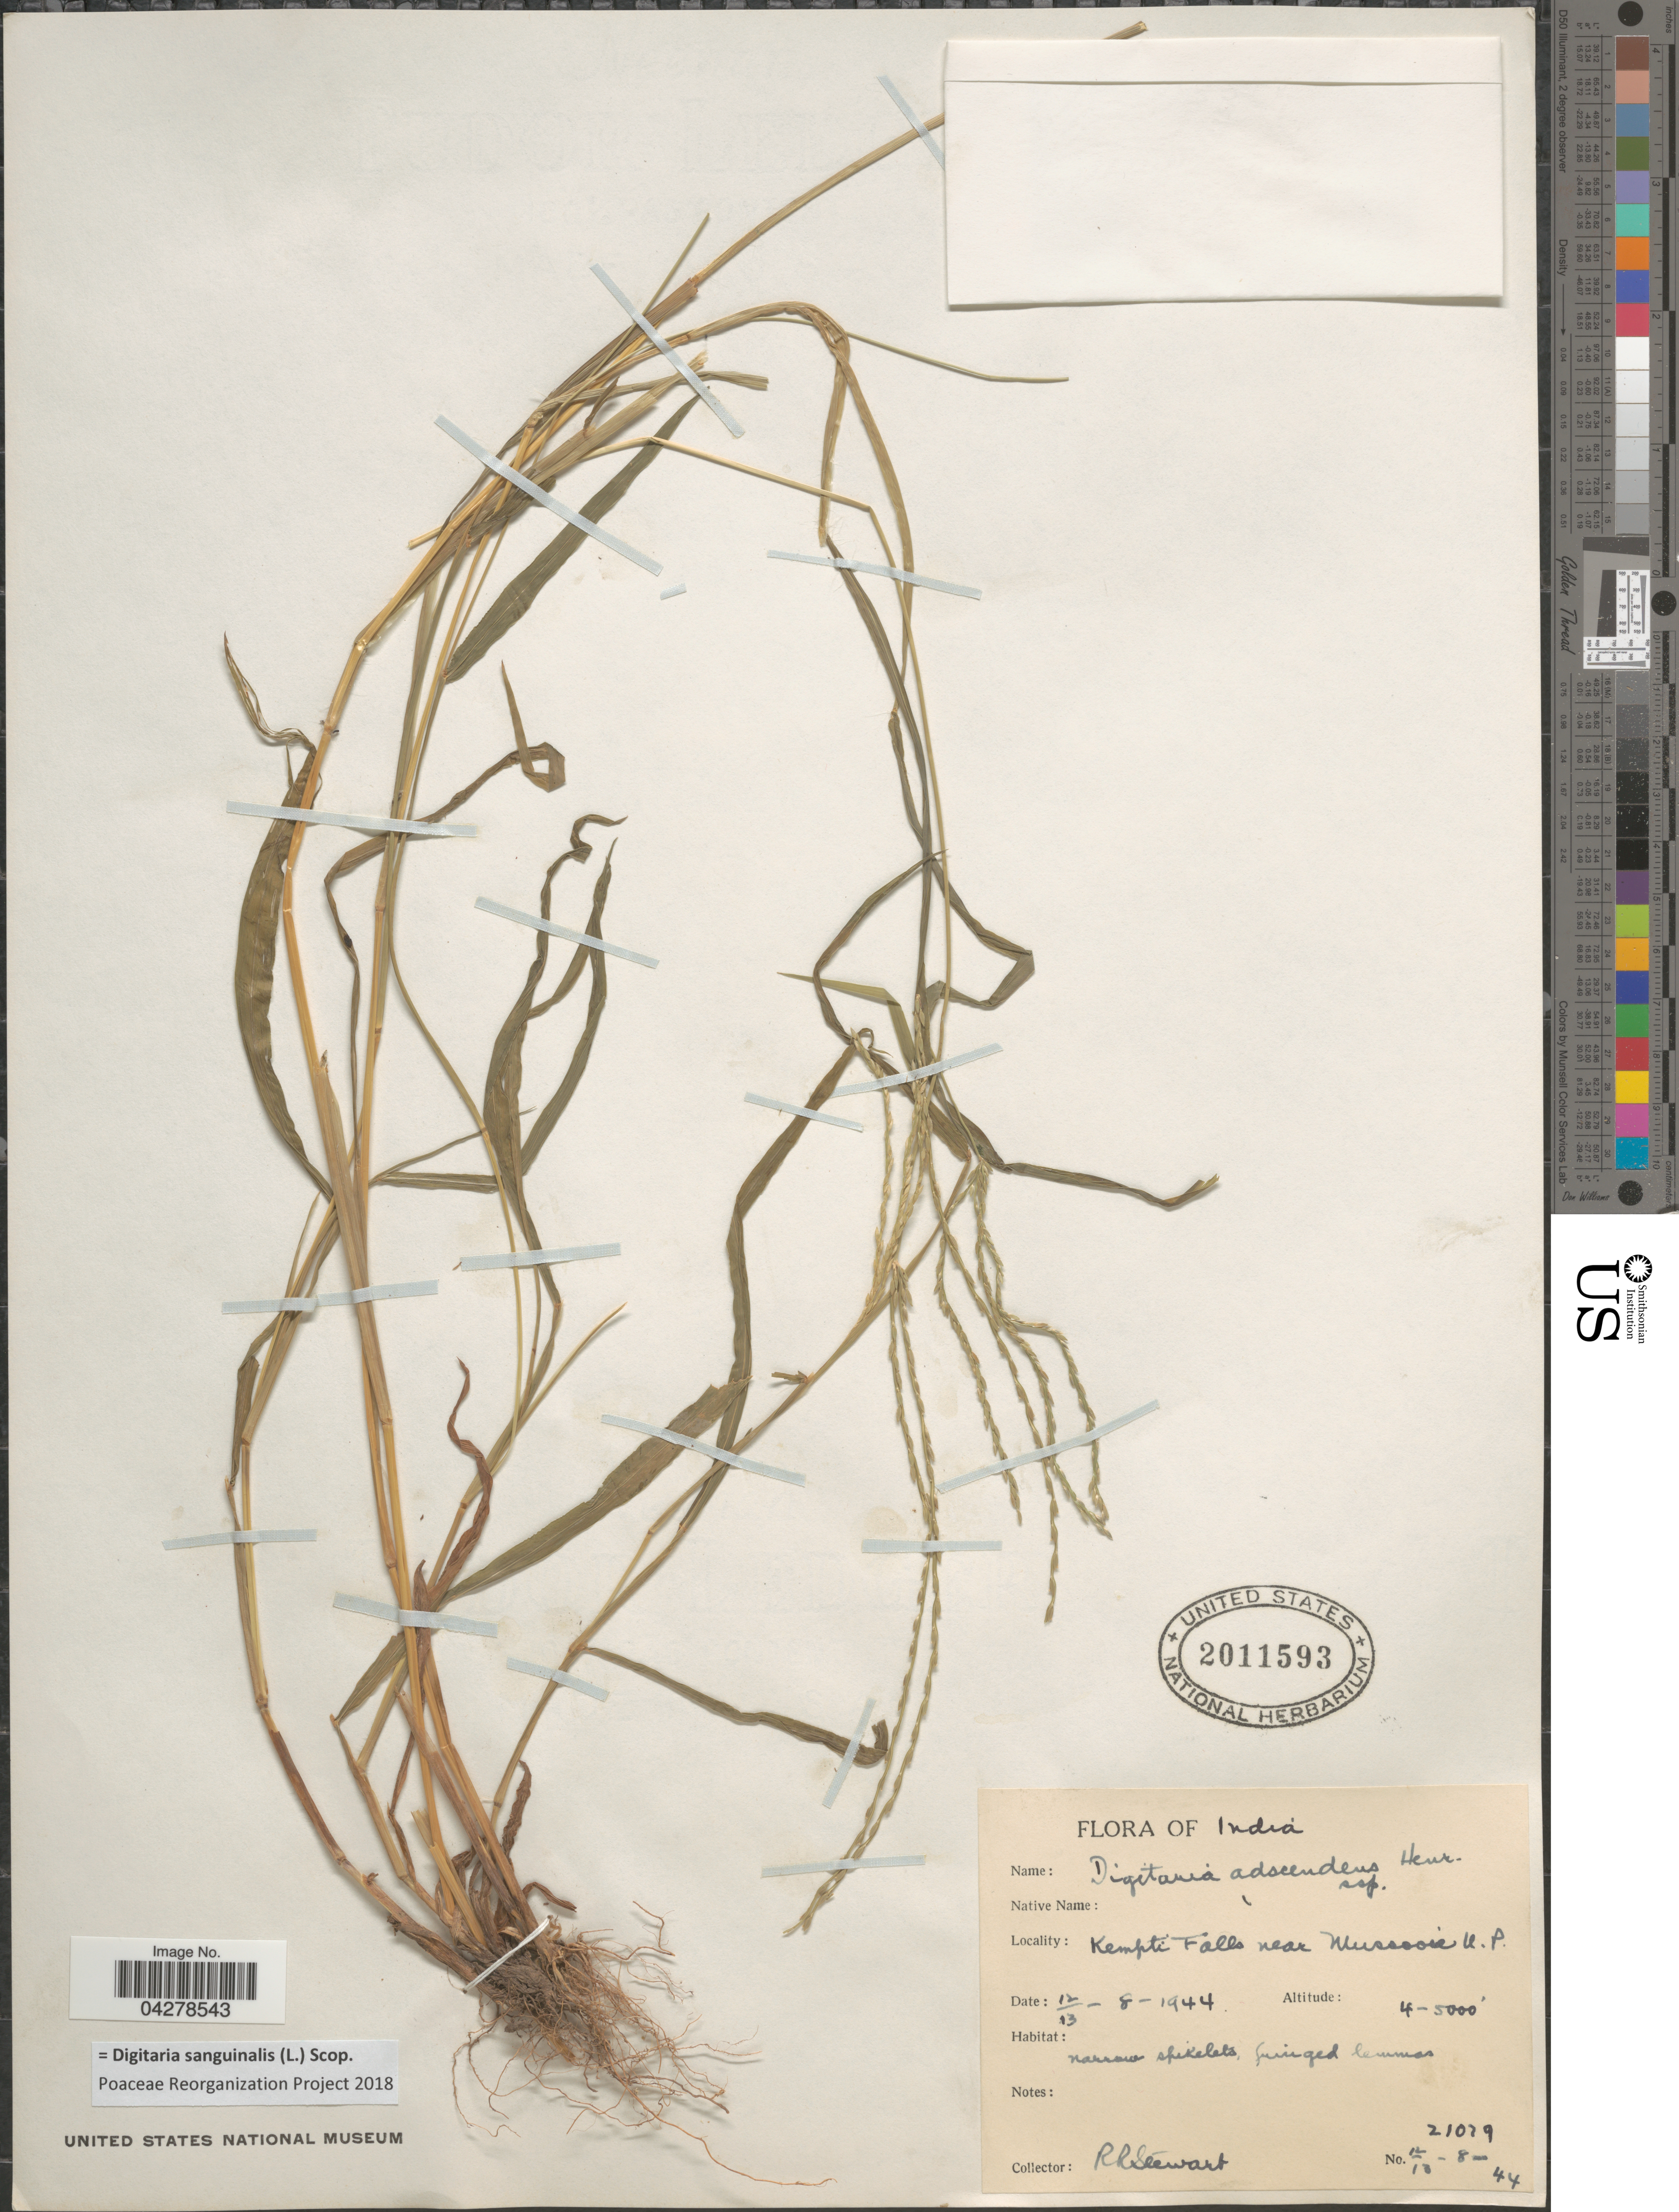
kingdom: Plantae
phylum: Tracheophyta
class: Liliopsida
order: Poales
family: Poaceae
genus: Digitaria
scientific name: Digitaria sanguinalis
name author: (L.) Scop.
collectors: R. Stewart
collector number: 21029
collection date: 1944-08-12/1944-08-13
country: India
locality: Kempti Falls near Mussoorie U.P.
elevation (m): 1219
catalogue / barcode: US 2011593